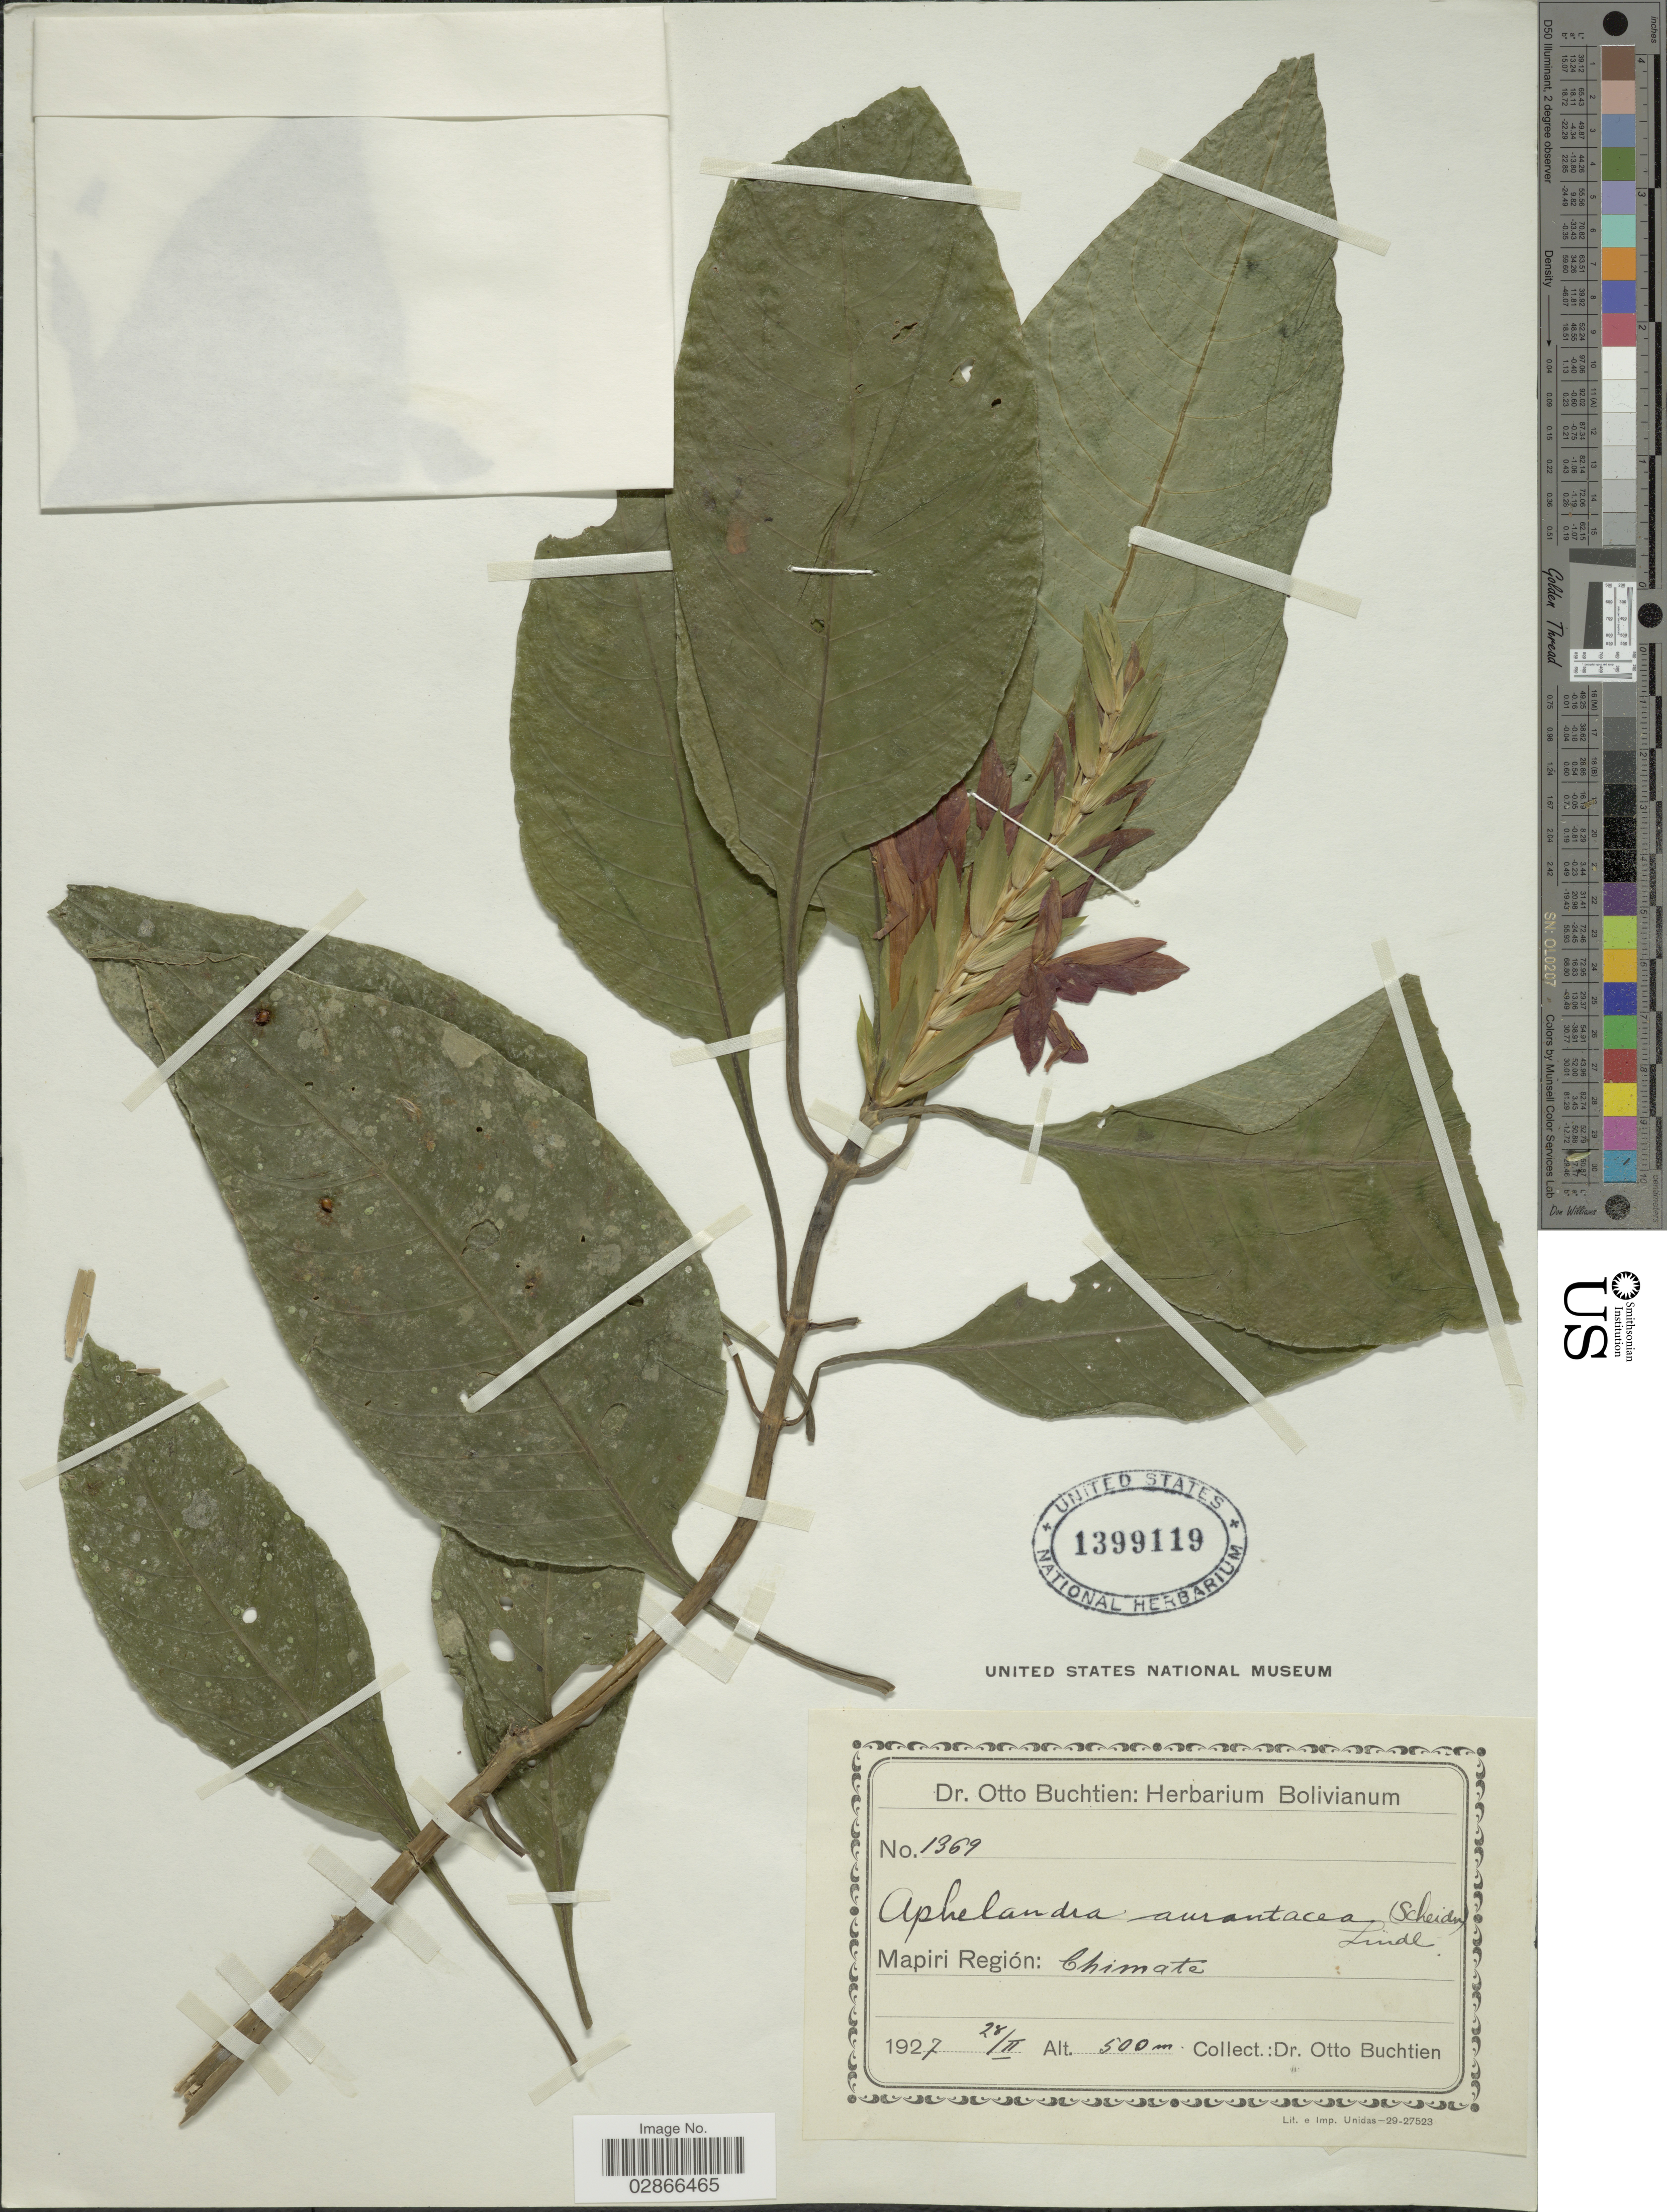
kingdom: Plantae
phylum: Tracheophyta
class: Magnoliopsida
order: Lamiales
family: Acanthaceae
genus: Aphelandra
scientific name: Aphelandra aurantiaca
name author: (Scheidw.) Lindl.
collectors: O. Buchtien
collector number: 1369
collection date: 1927-02-28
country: Bolivia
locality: Mapiri Región: Chimate.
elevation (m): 500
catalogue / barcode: US 1399119